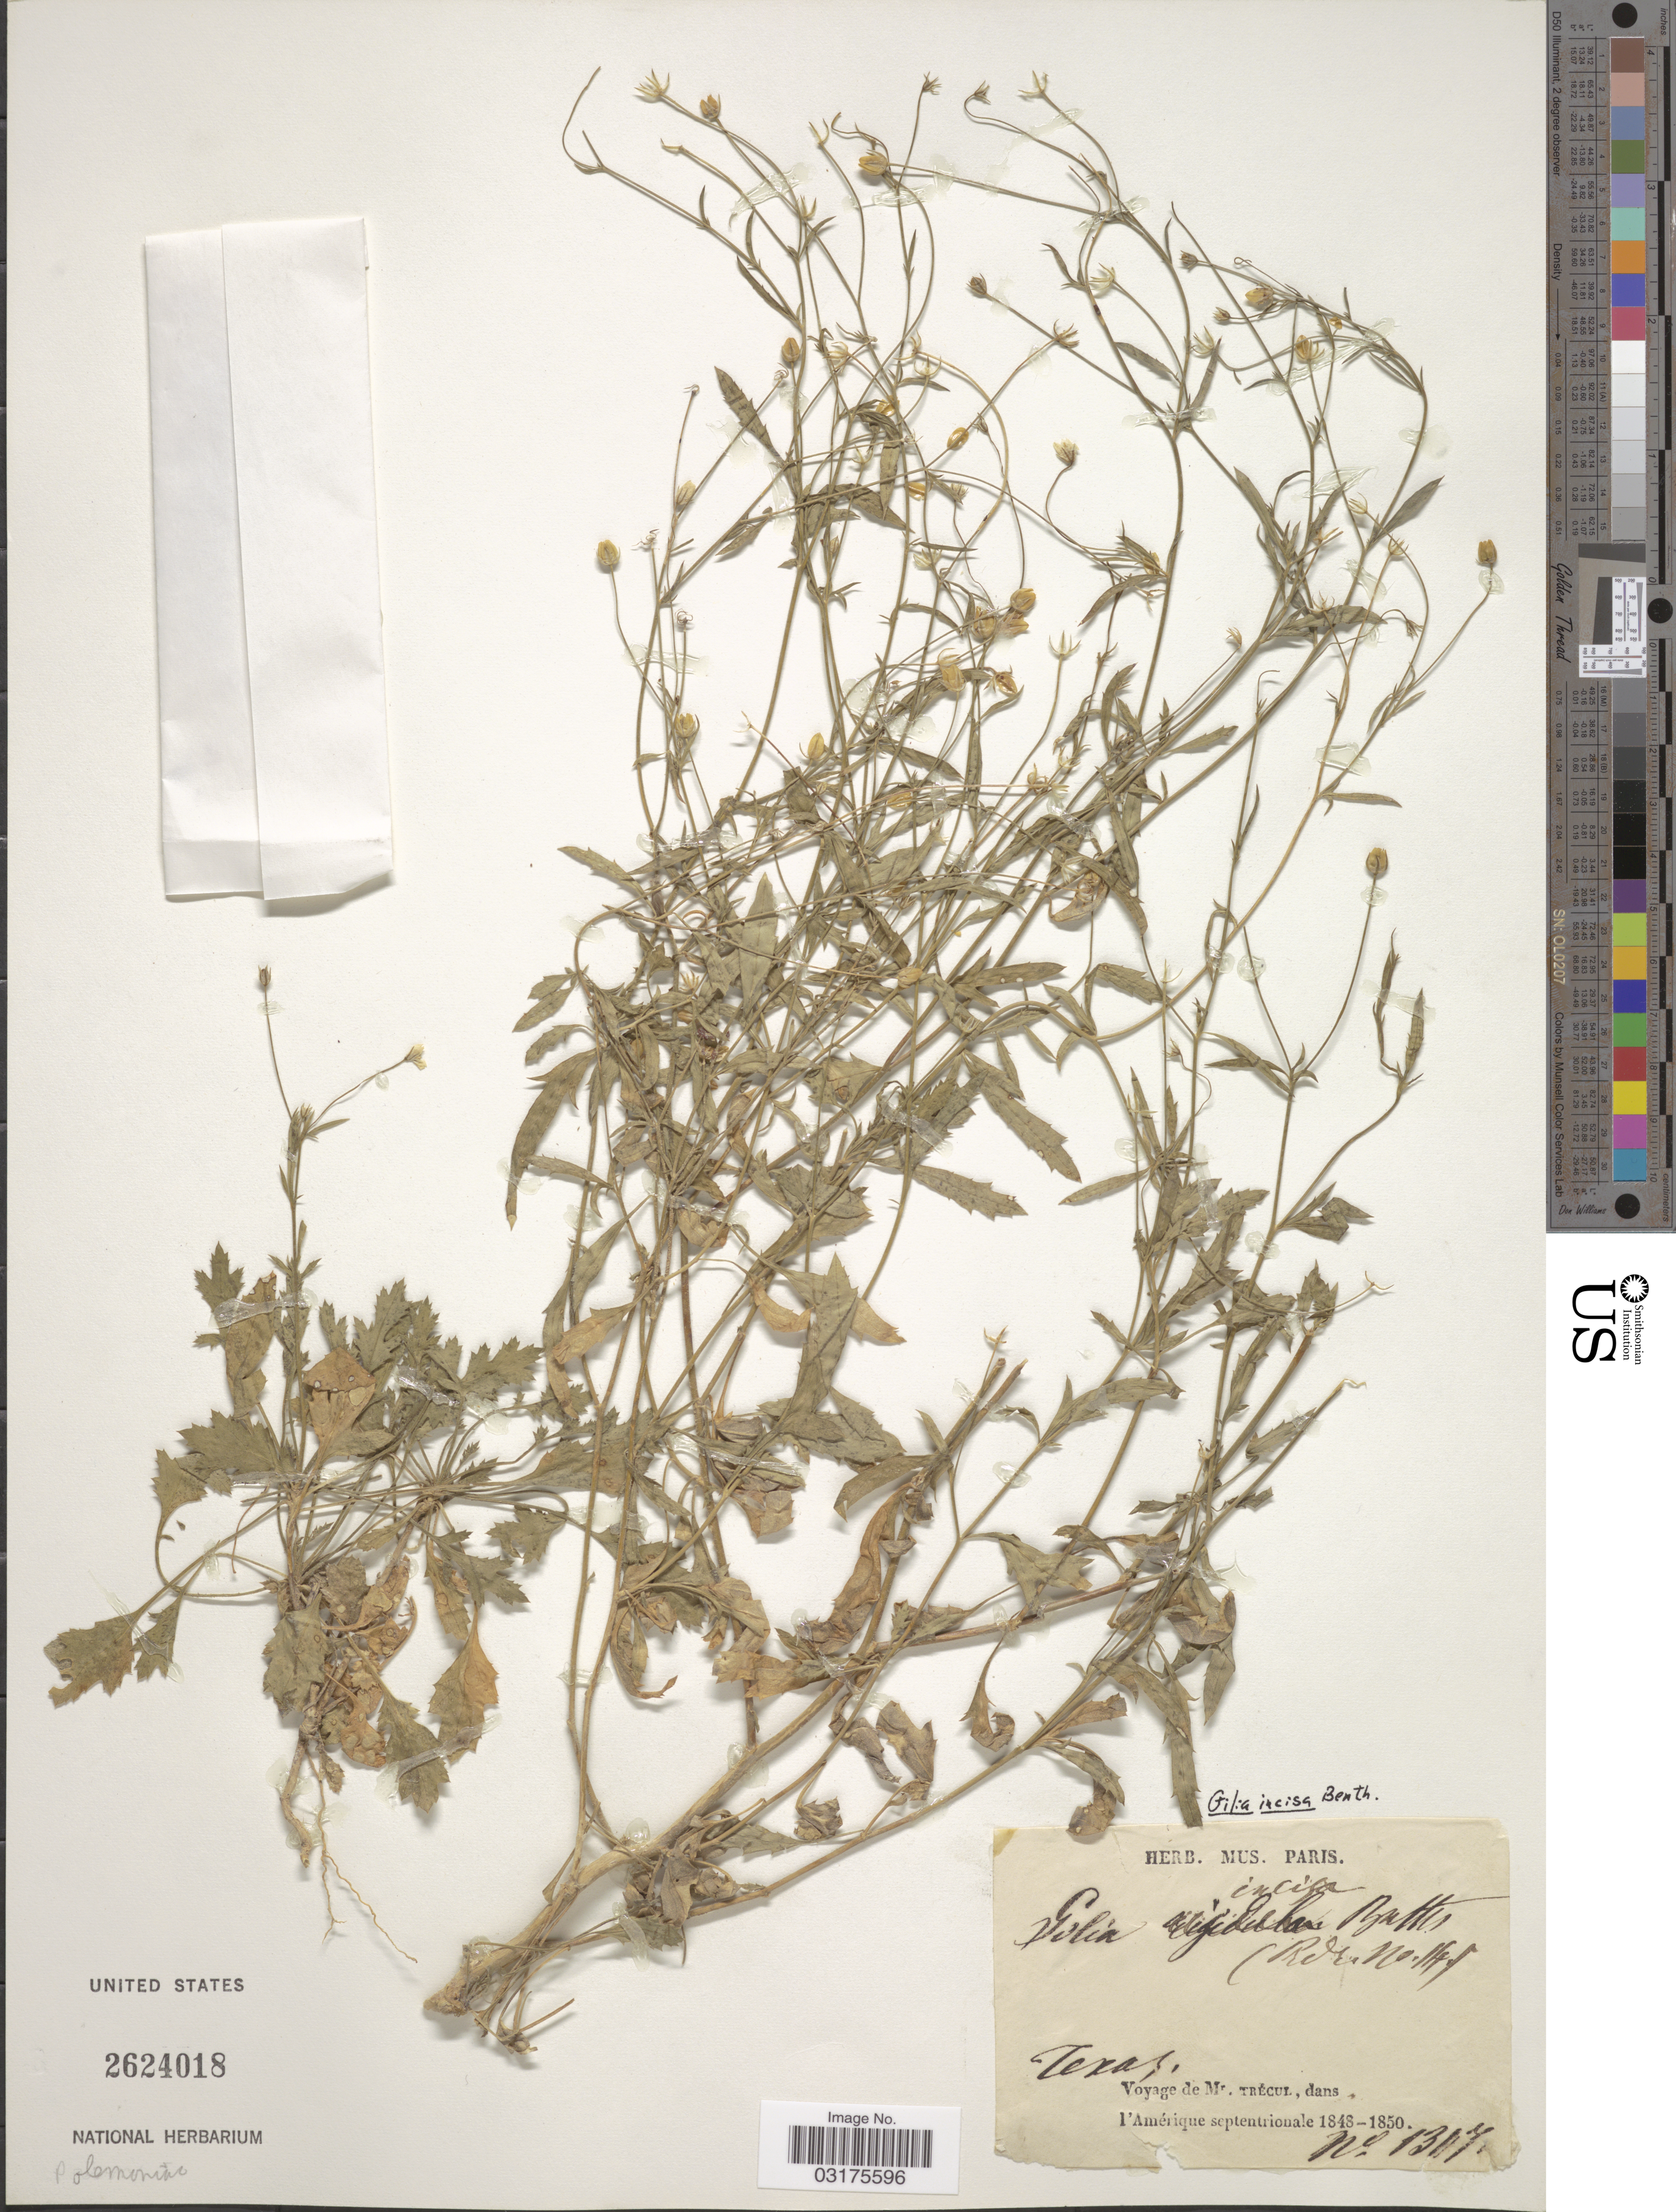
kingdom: Plantae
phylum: Tracheophyta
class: Magnoliopsida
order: Ericales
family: Polemoniaceae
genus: Giliastrum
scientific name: Giliastrum incisum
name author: (Benth.) J.M. Porter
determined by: Strong, Mark T., (BOT), Smithsonian Institution - National Museum of Natural History (UNITED STATES)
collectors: A. Trécul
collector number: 1317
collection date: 1848/1850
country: United States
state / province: Texas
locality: L'Amérique septentrionale.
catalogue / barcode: US 2624018